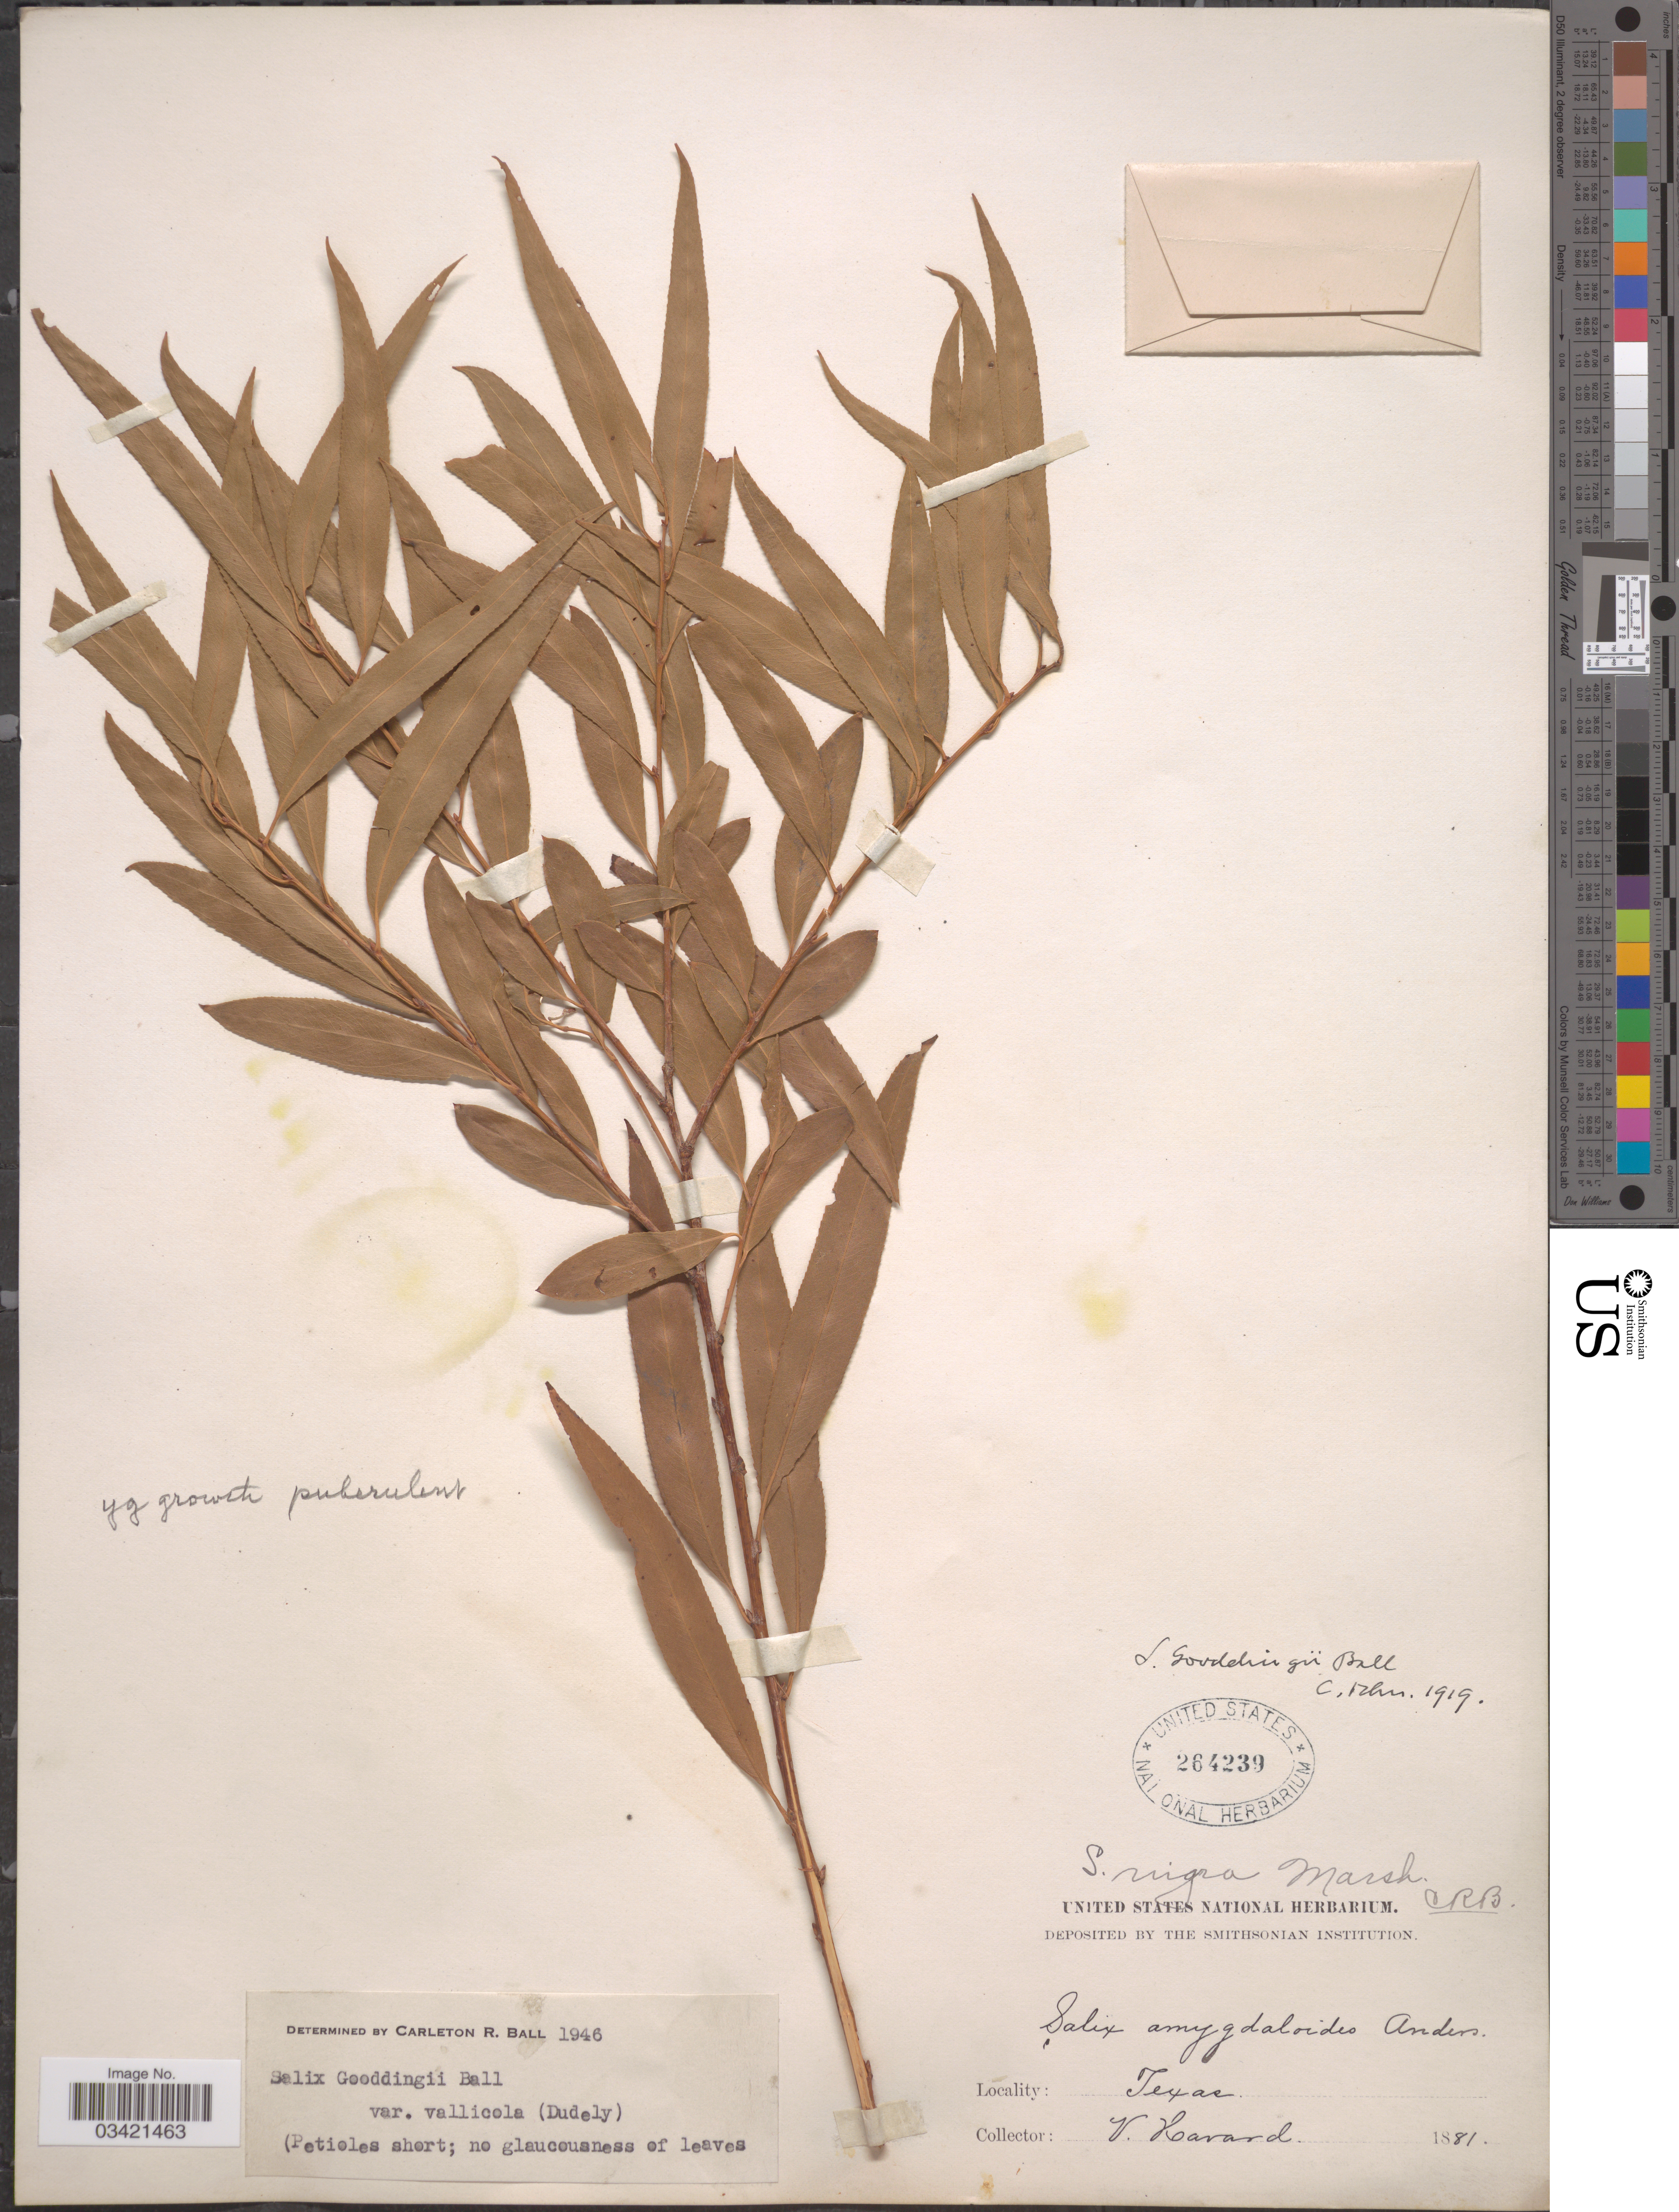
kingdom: Plantae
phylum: Tracheophyta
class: Magnoliopsida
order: Malpighiales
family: Salicaceae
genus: Salix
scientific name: Salix gooddingii var. vallicola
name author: (Dudley) C.R. Ball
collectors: V. Havard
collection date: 1881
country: United States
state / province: Texas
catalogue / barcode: US 264239